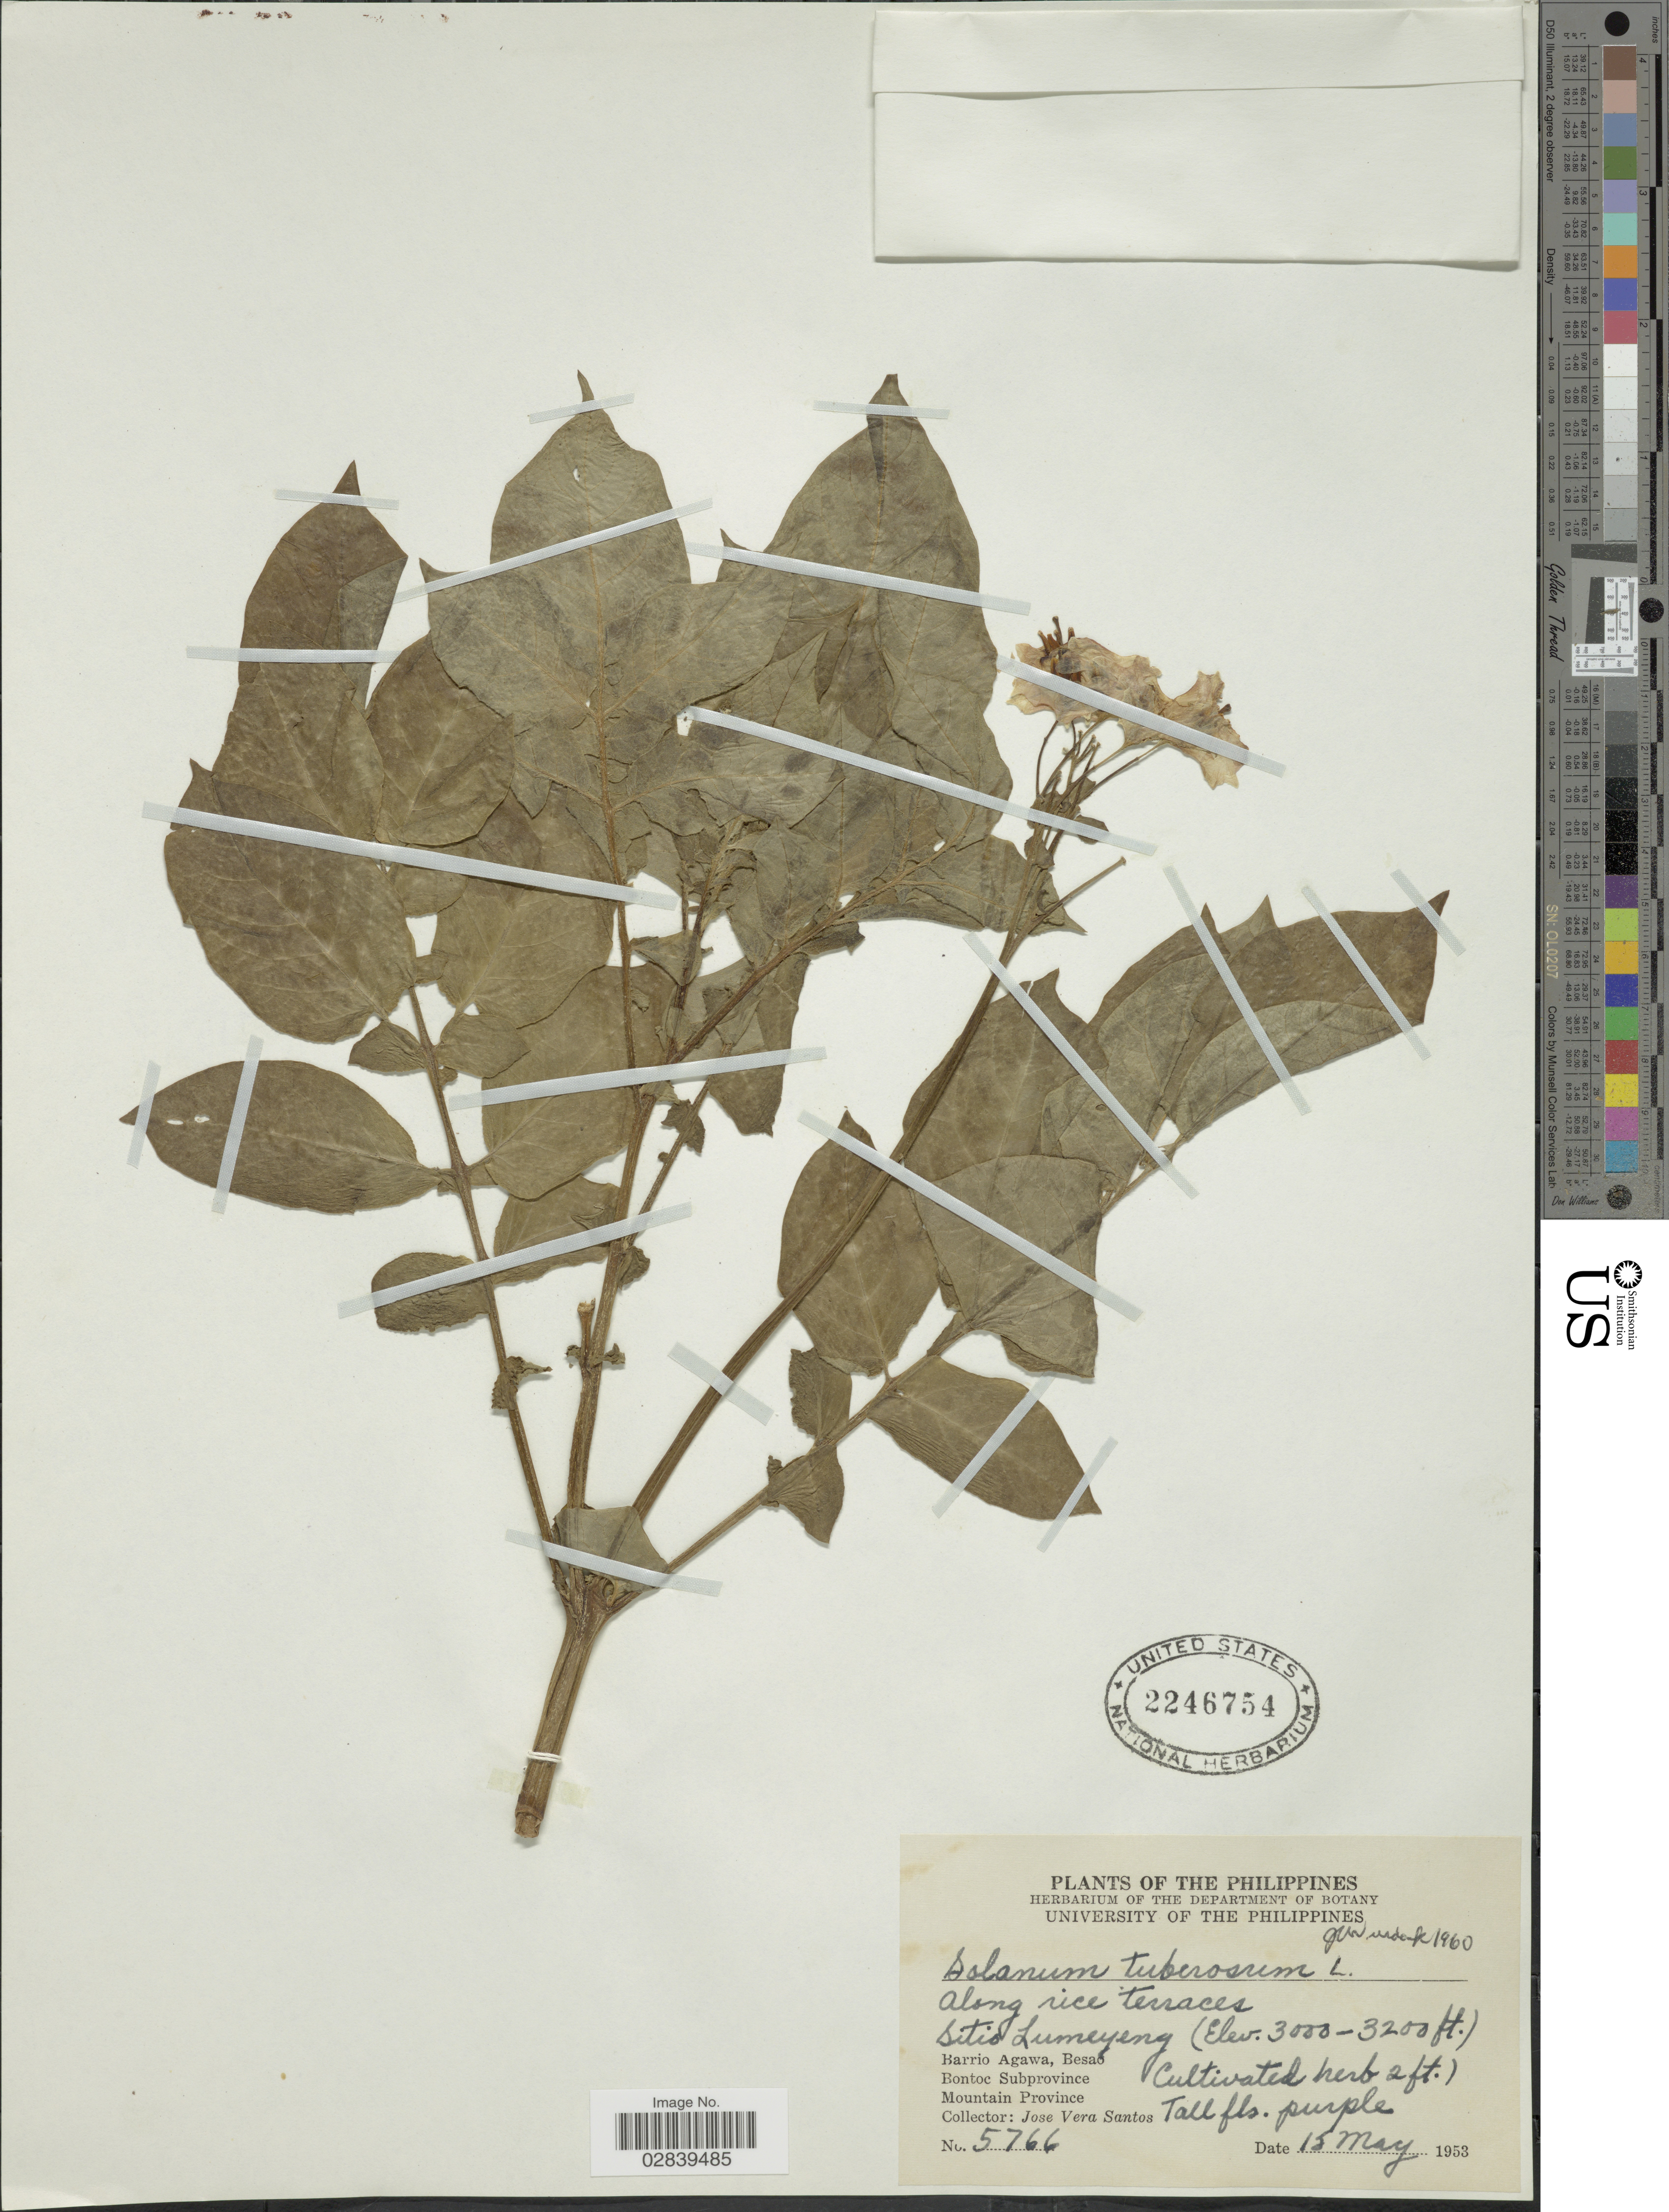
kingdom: Plantae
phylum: Tracheophyta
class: Magnoliopsida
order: Solanales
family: Solanaceae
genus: Solanum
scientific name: Solanum tuberosum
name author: L.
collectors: J. Santos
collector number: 5766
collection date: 1953-05-15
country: Philippines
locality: Along rice terraces, sitio Lumeyeng, Barrio Agawa, Besao, Bontoc Subprovince, Mountain Province.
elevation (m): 914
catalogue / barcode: US 2246754